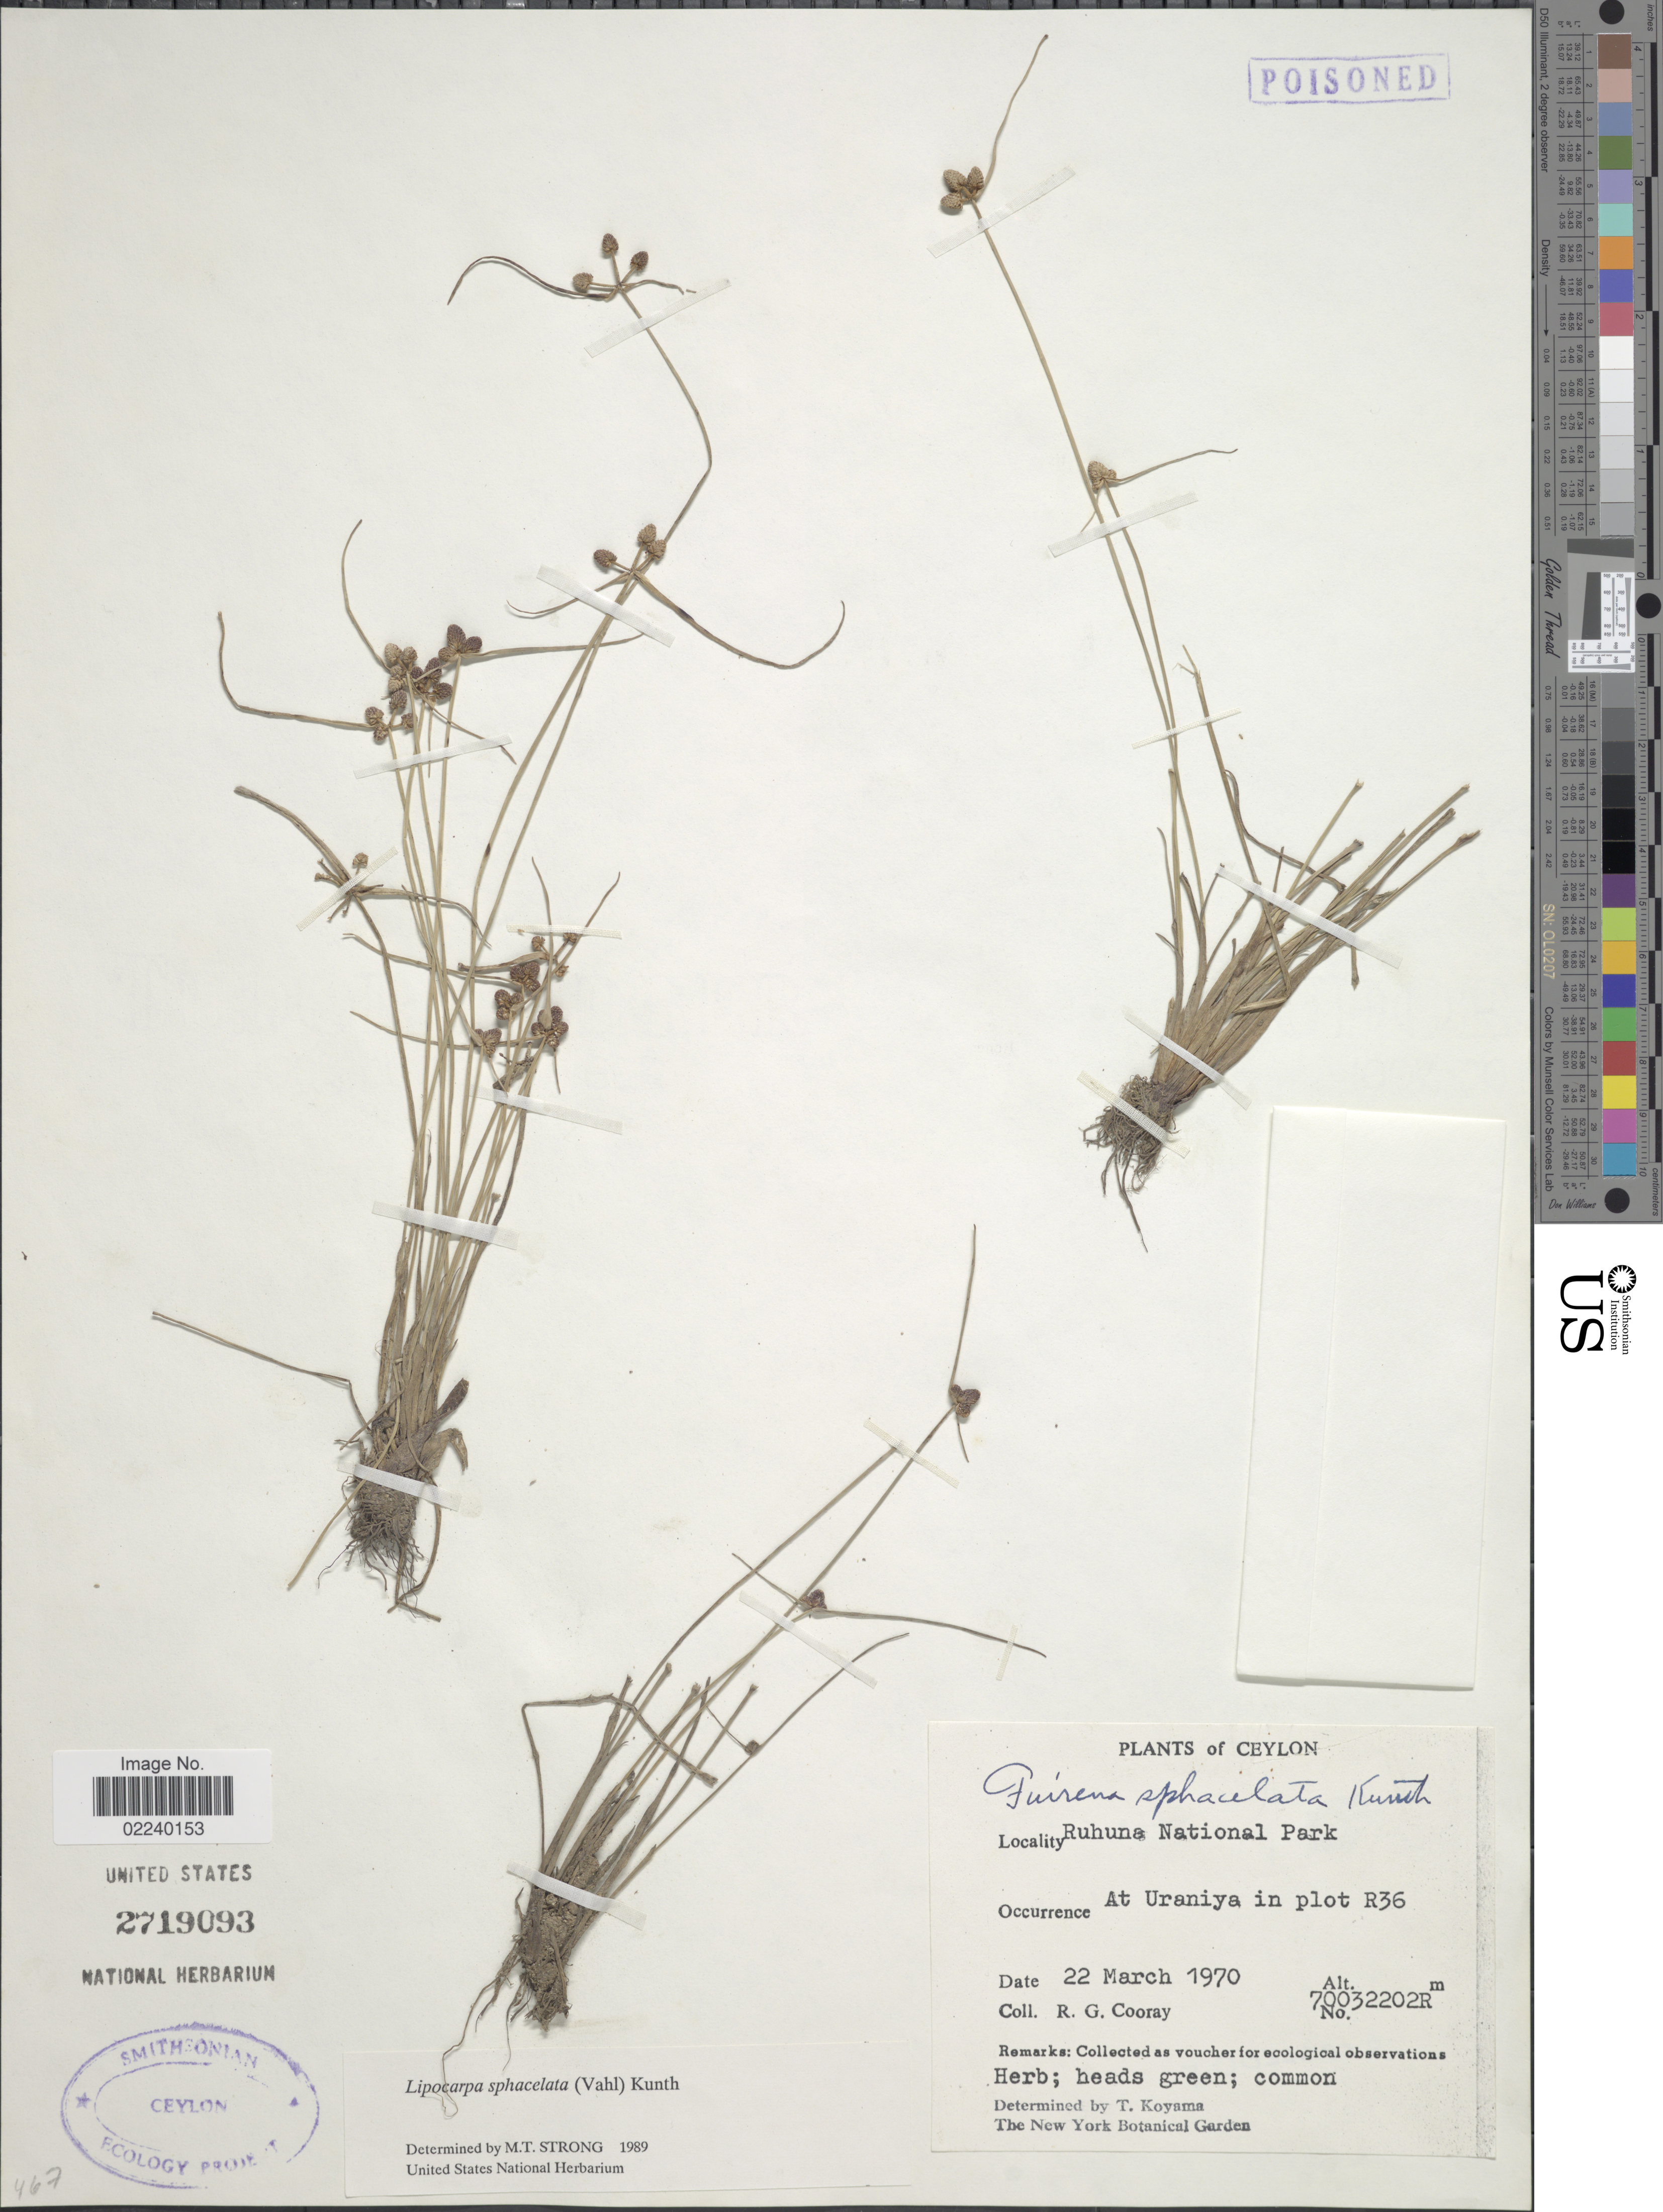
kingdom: Plantae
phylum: Tracheophyta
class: Liliopsida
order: Poales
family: Cyperaceae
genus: Cyperus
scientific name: Cyperus ceylanicus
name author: T. Koyama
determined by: Strong, M. T., (US), Smithsonian Institution - National Museum of Natural History (UNITED STATES)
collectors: R. Cooray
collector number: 70032202R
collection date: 1970-03-22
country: Sri Lanka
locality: Ceylon, Ruhuna National Park, At Uraniya in plot R36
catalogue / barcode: US 2719093